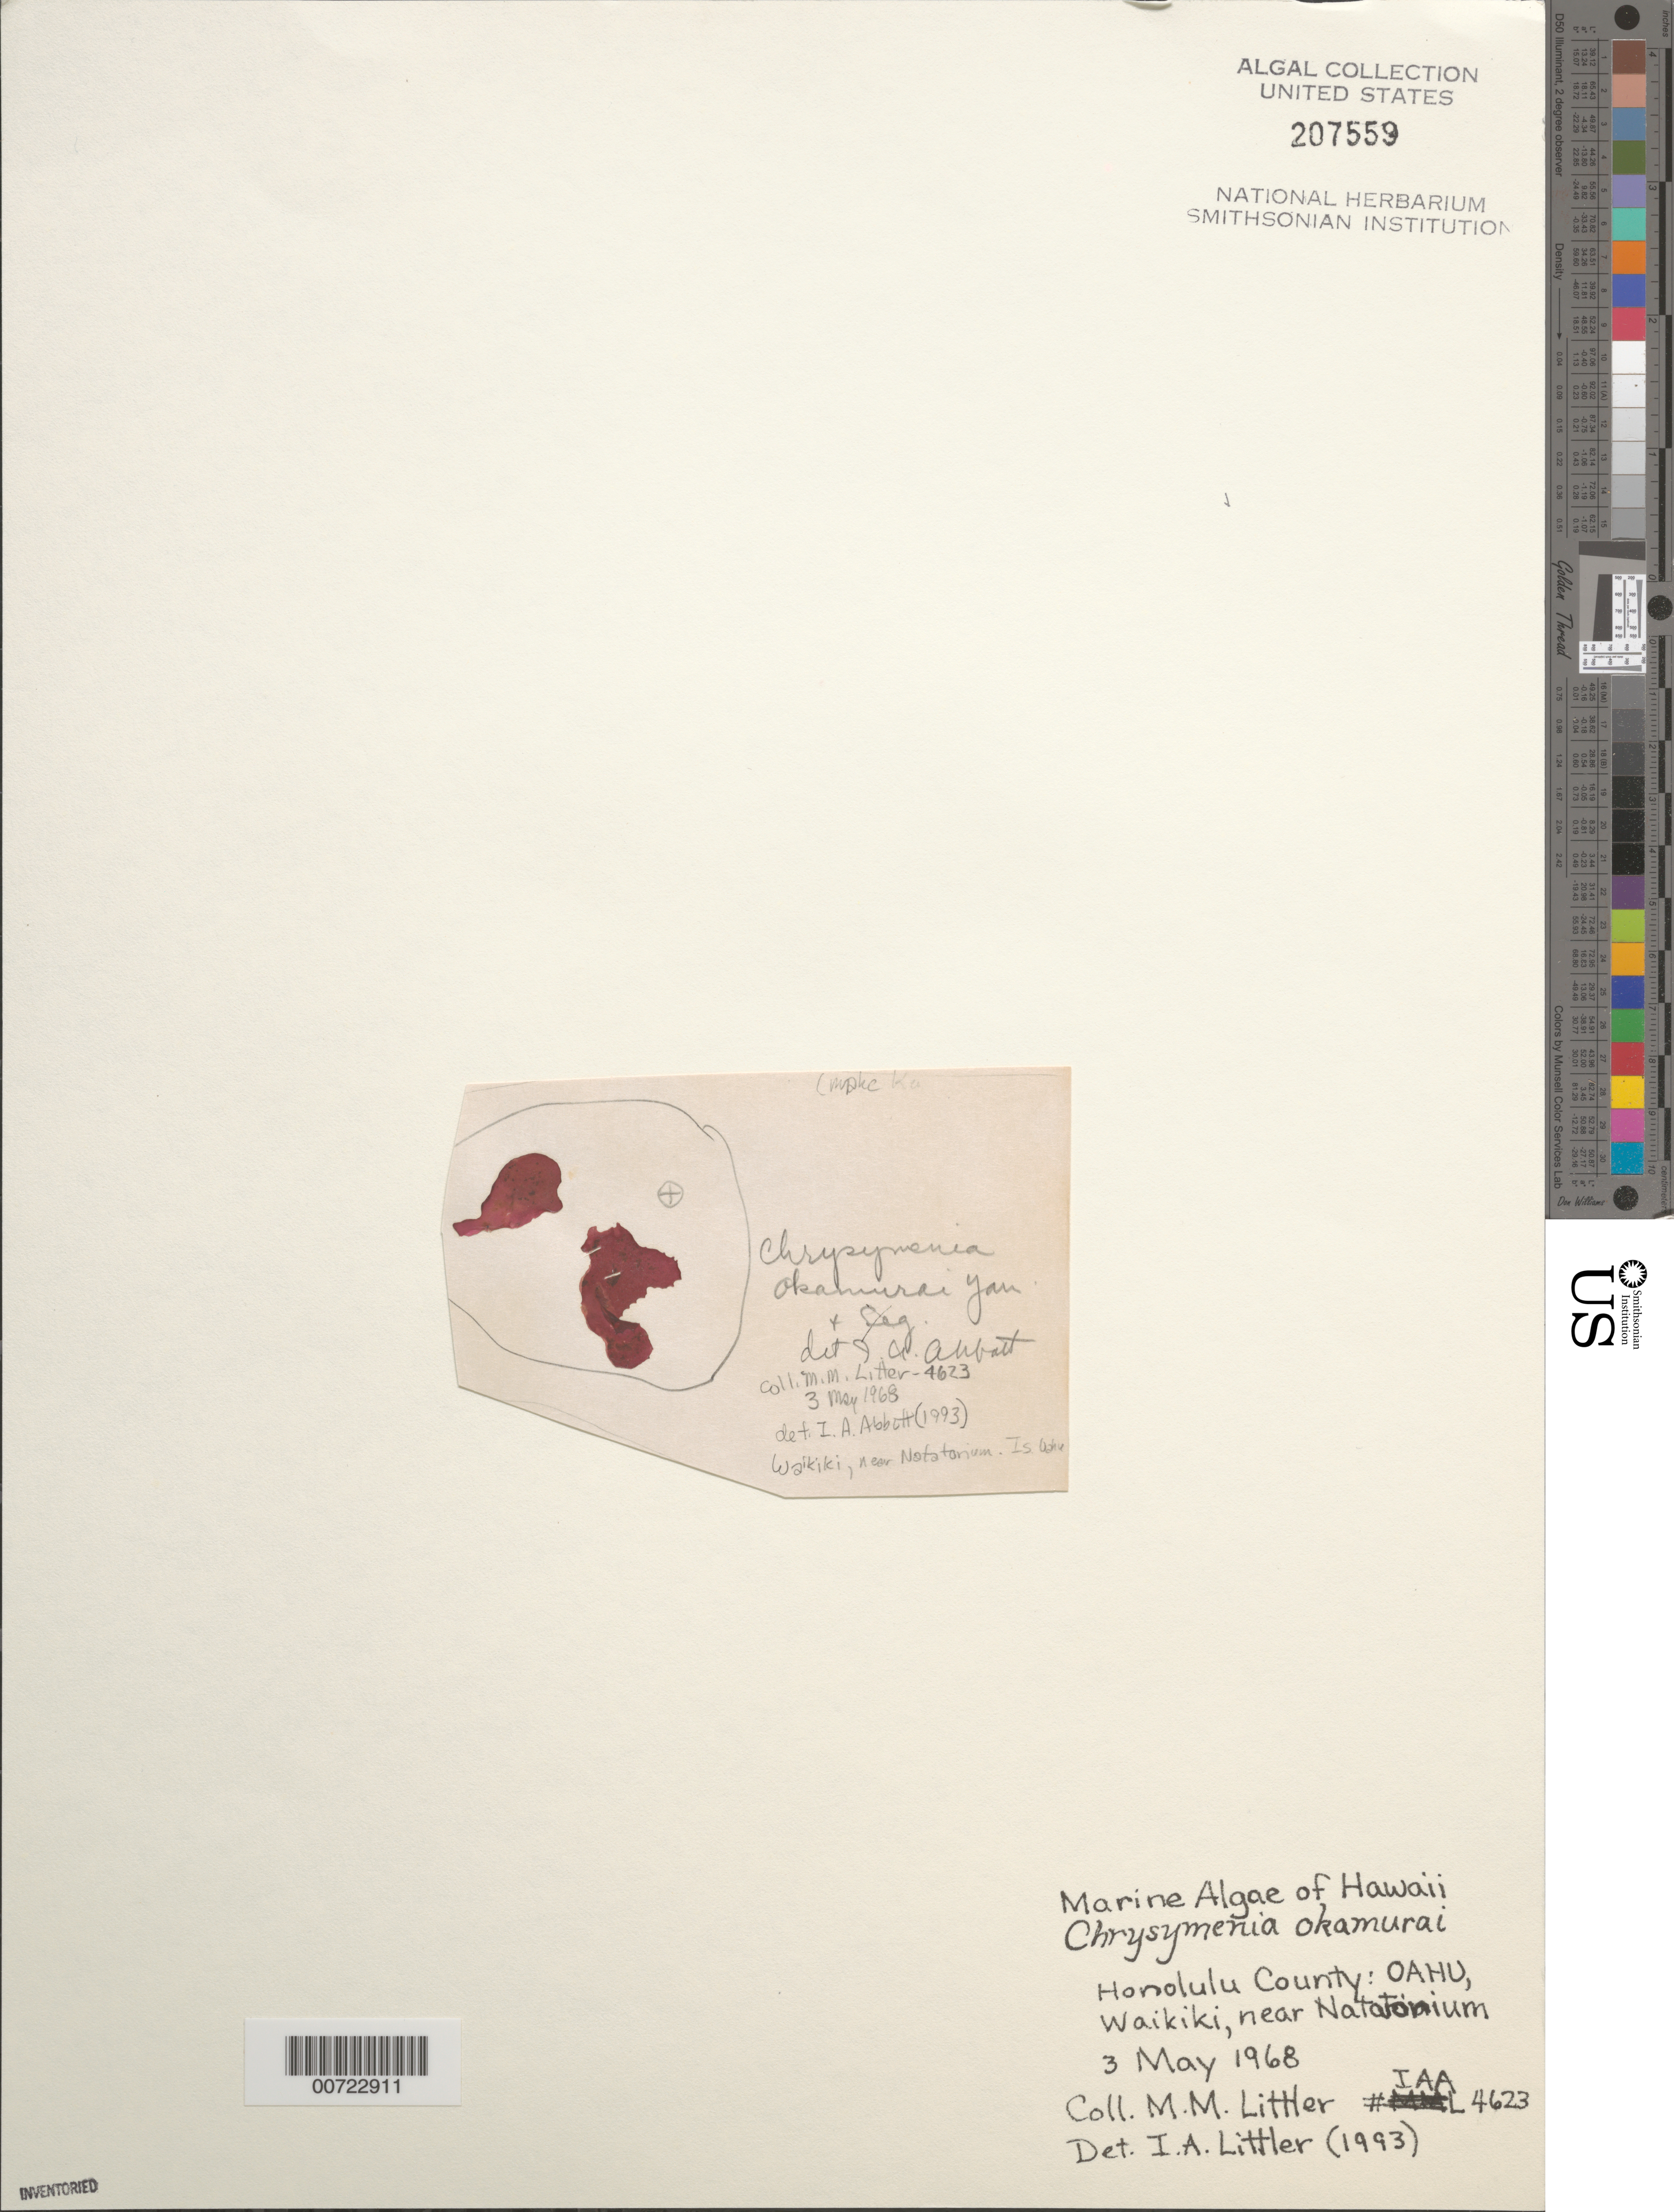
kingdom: Plantae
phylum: Rhodophyta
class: Florideophyceae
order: Rhodymeniales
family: Rhodymeniaceae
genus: Chrysymenia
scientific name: Chrysymenia okamurai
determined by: Abbott, Isabella A.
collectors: M. M. Littler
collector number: IAA 4623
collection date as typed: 03 May 1968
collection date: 1968-05-03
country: United States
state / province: Hawaii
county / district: Honolulu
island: Oahu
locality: Waikiki, near Natatorium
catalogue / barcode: US 207559